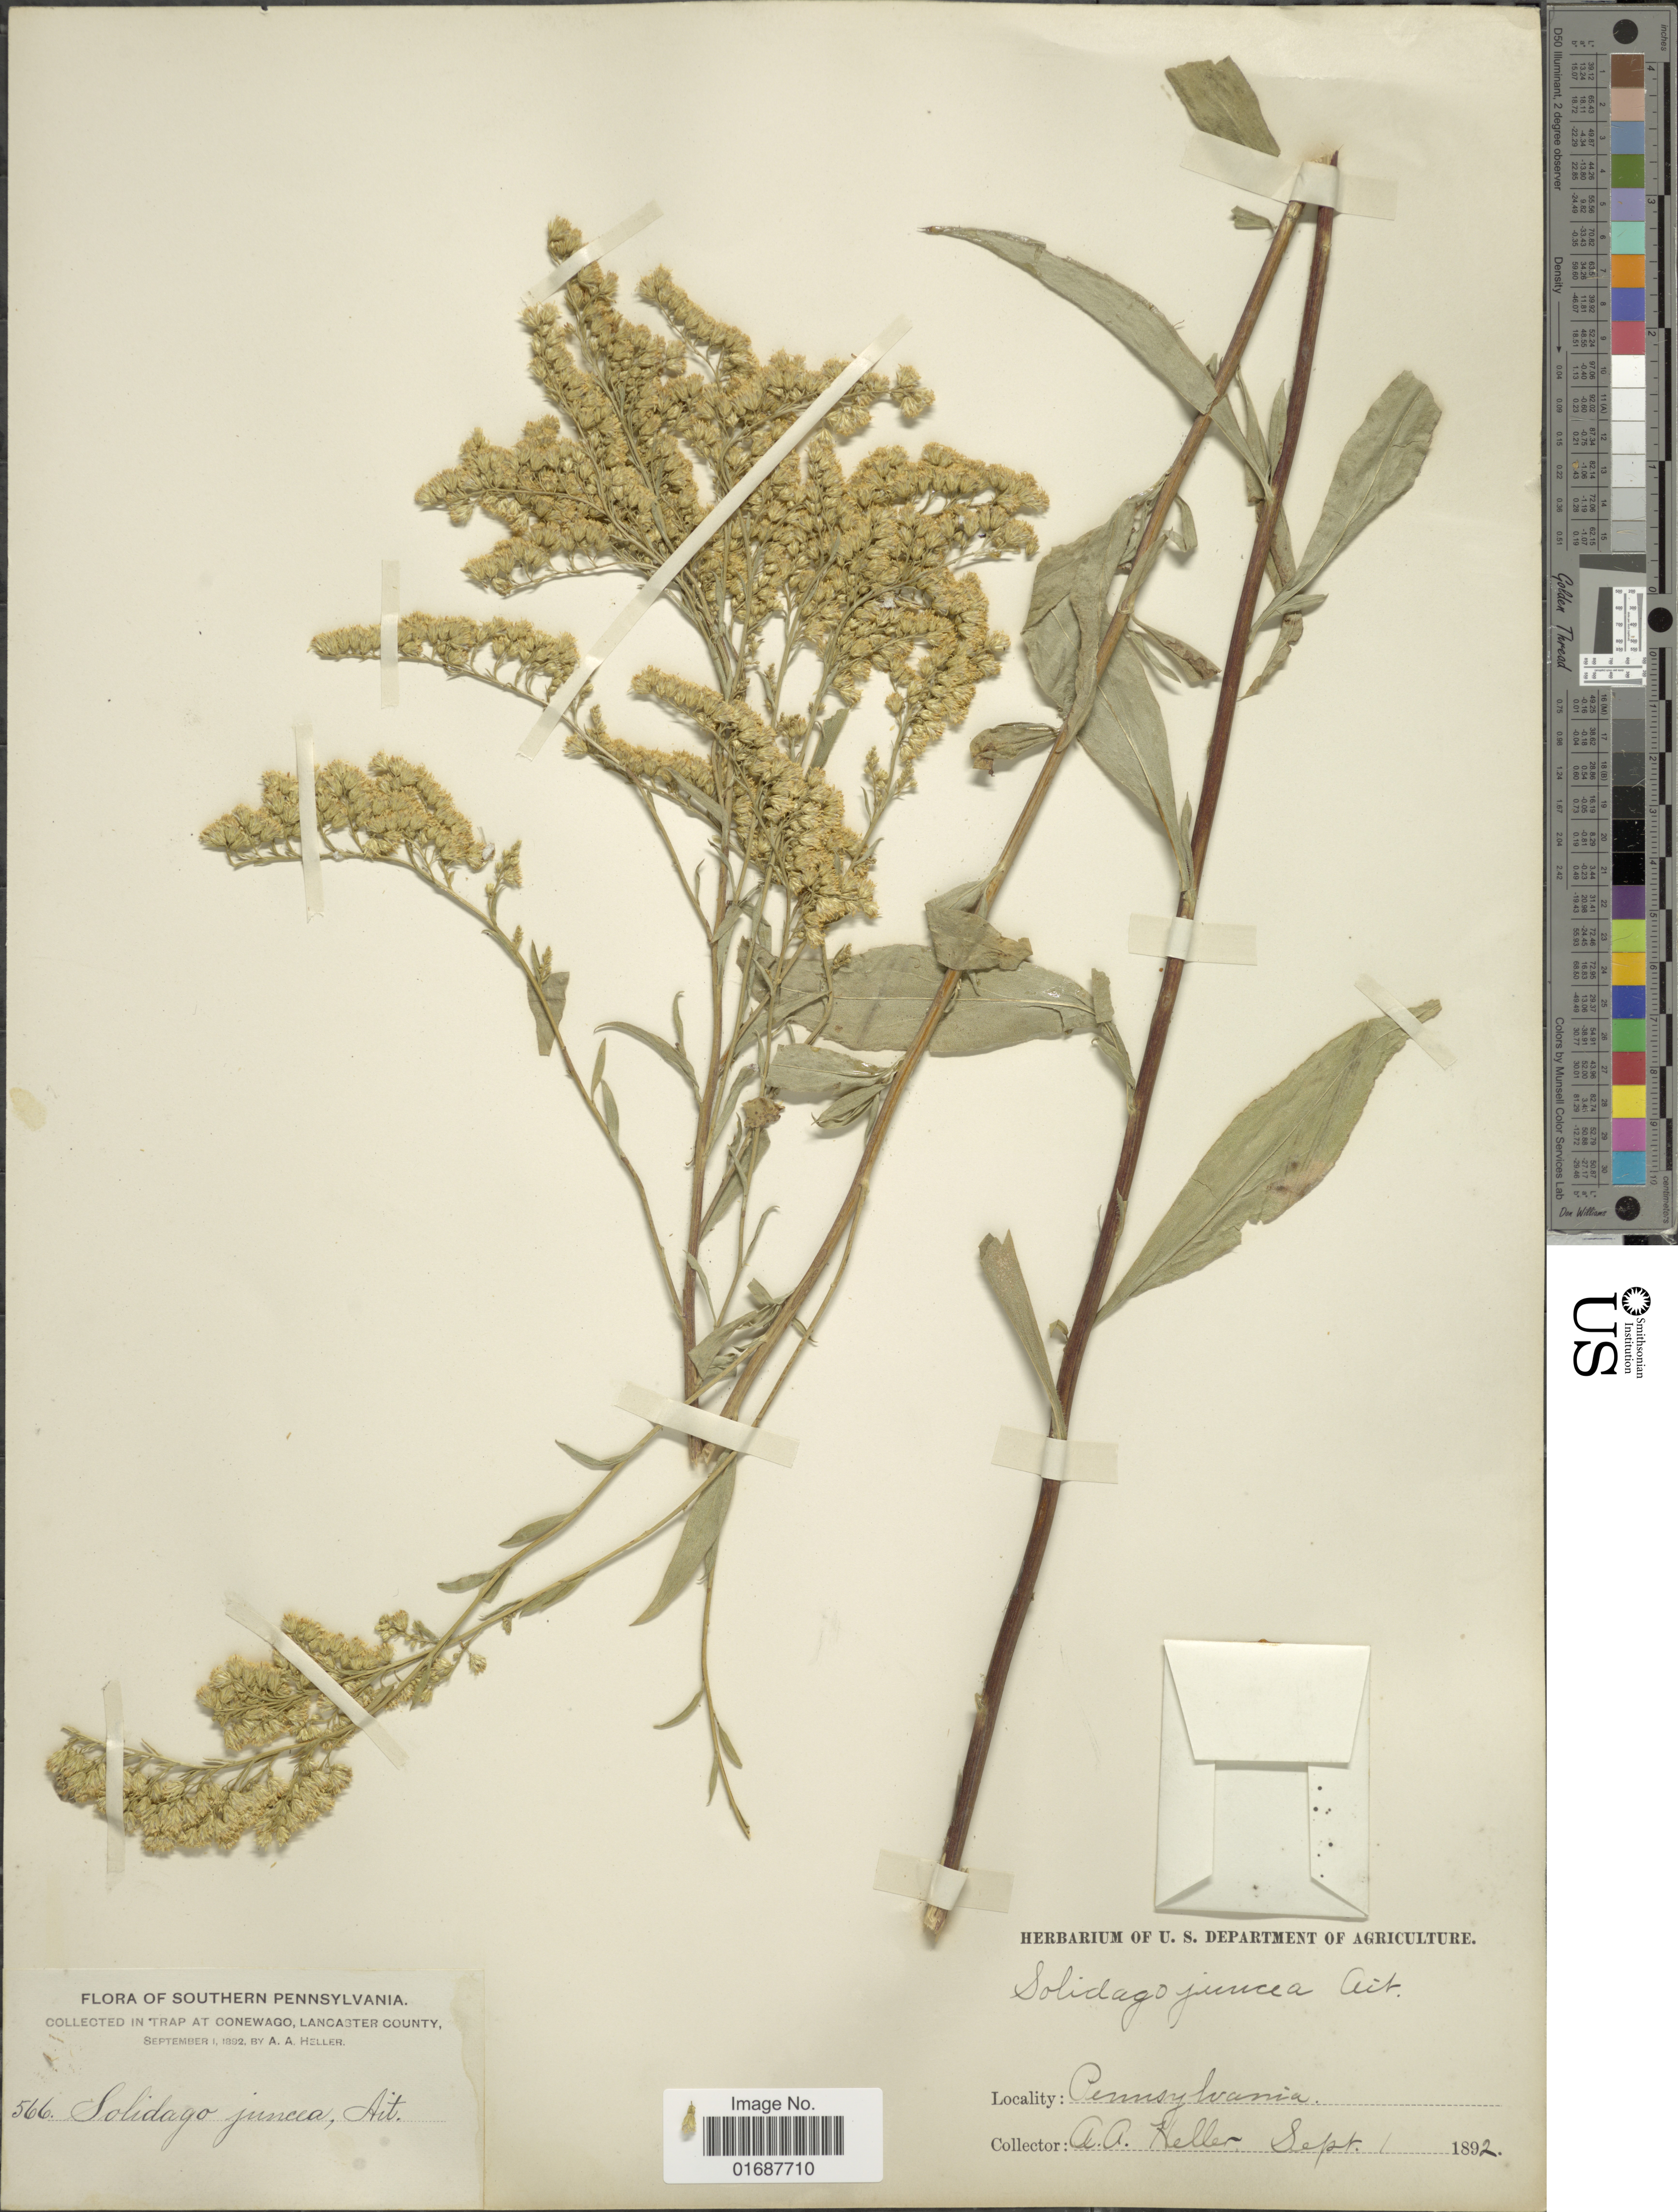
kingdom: Plantae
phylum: Tracheophyta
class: Magnoliopsida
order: Asterales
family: Asteraceae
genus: Solidago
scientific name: Solidago juncea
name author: Aiton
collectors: A. A. Heller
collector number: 566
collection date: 1892-08-01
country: United States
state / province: Pennsylvania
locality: Southern Pennsylvania. Trap at Conewago, Lancaster County